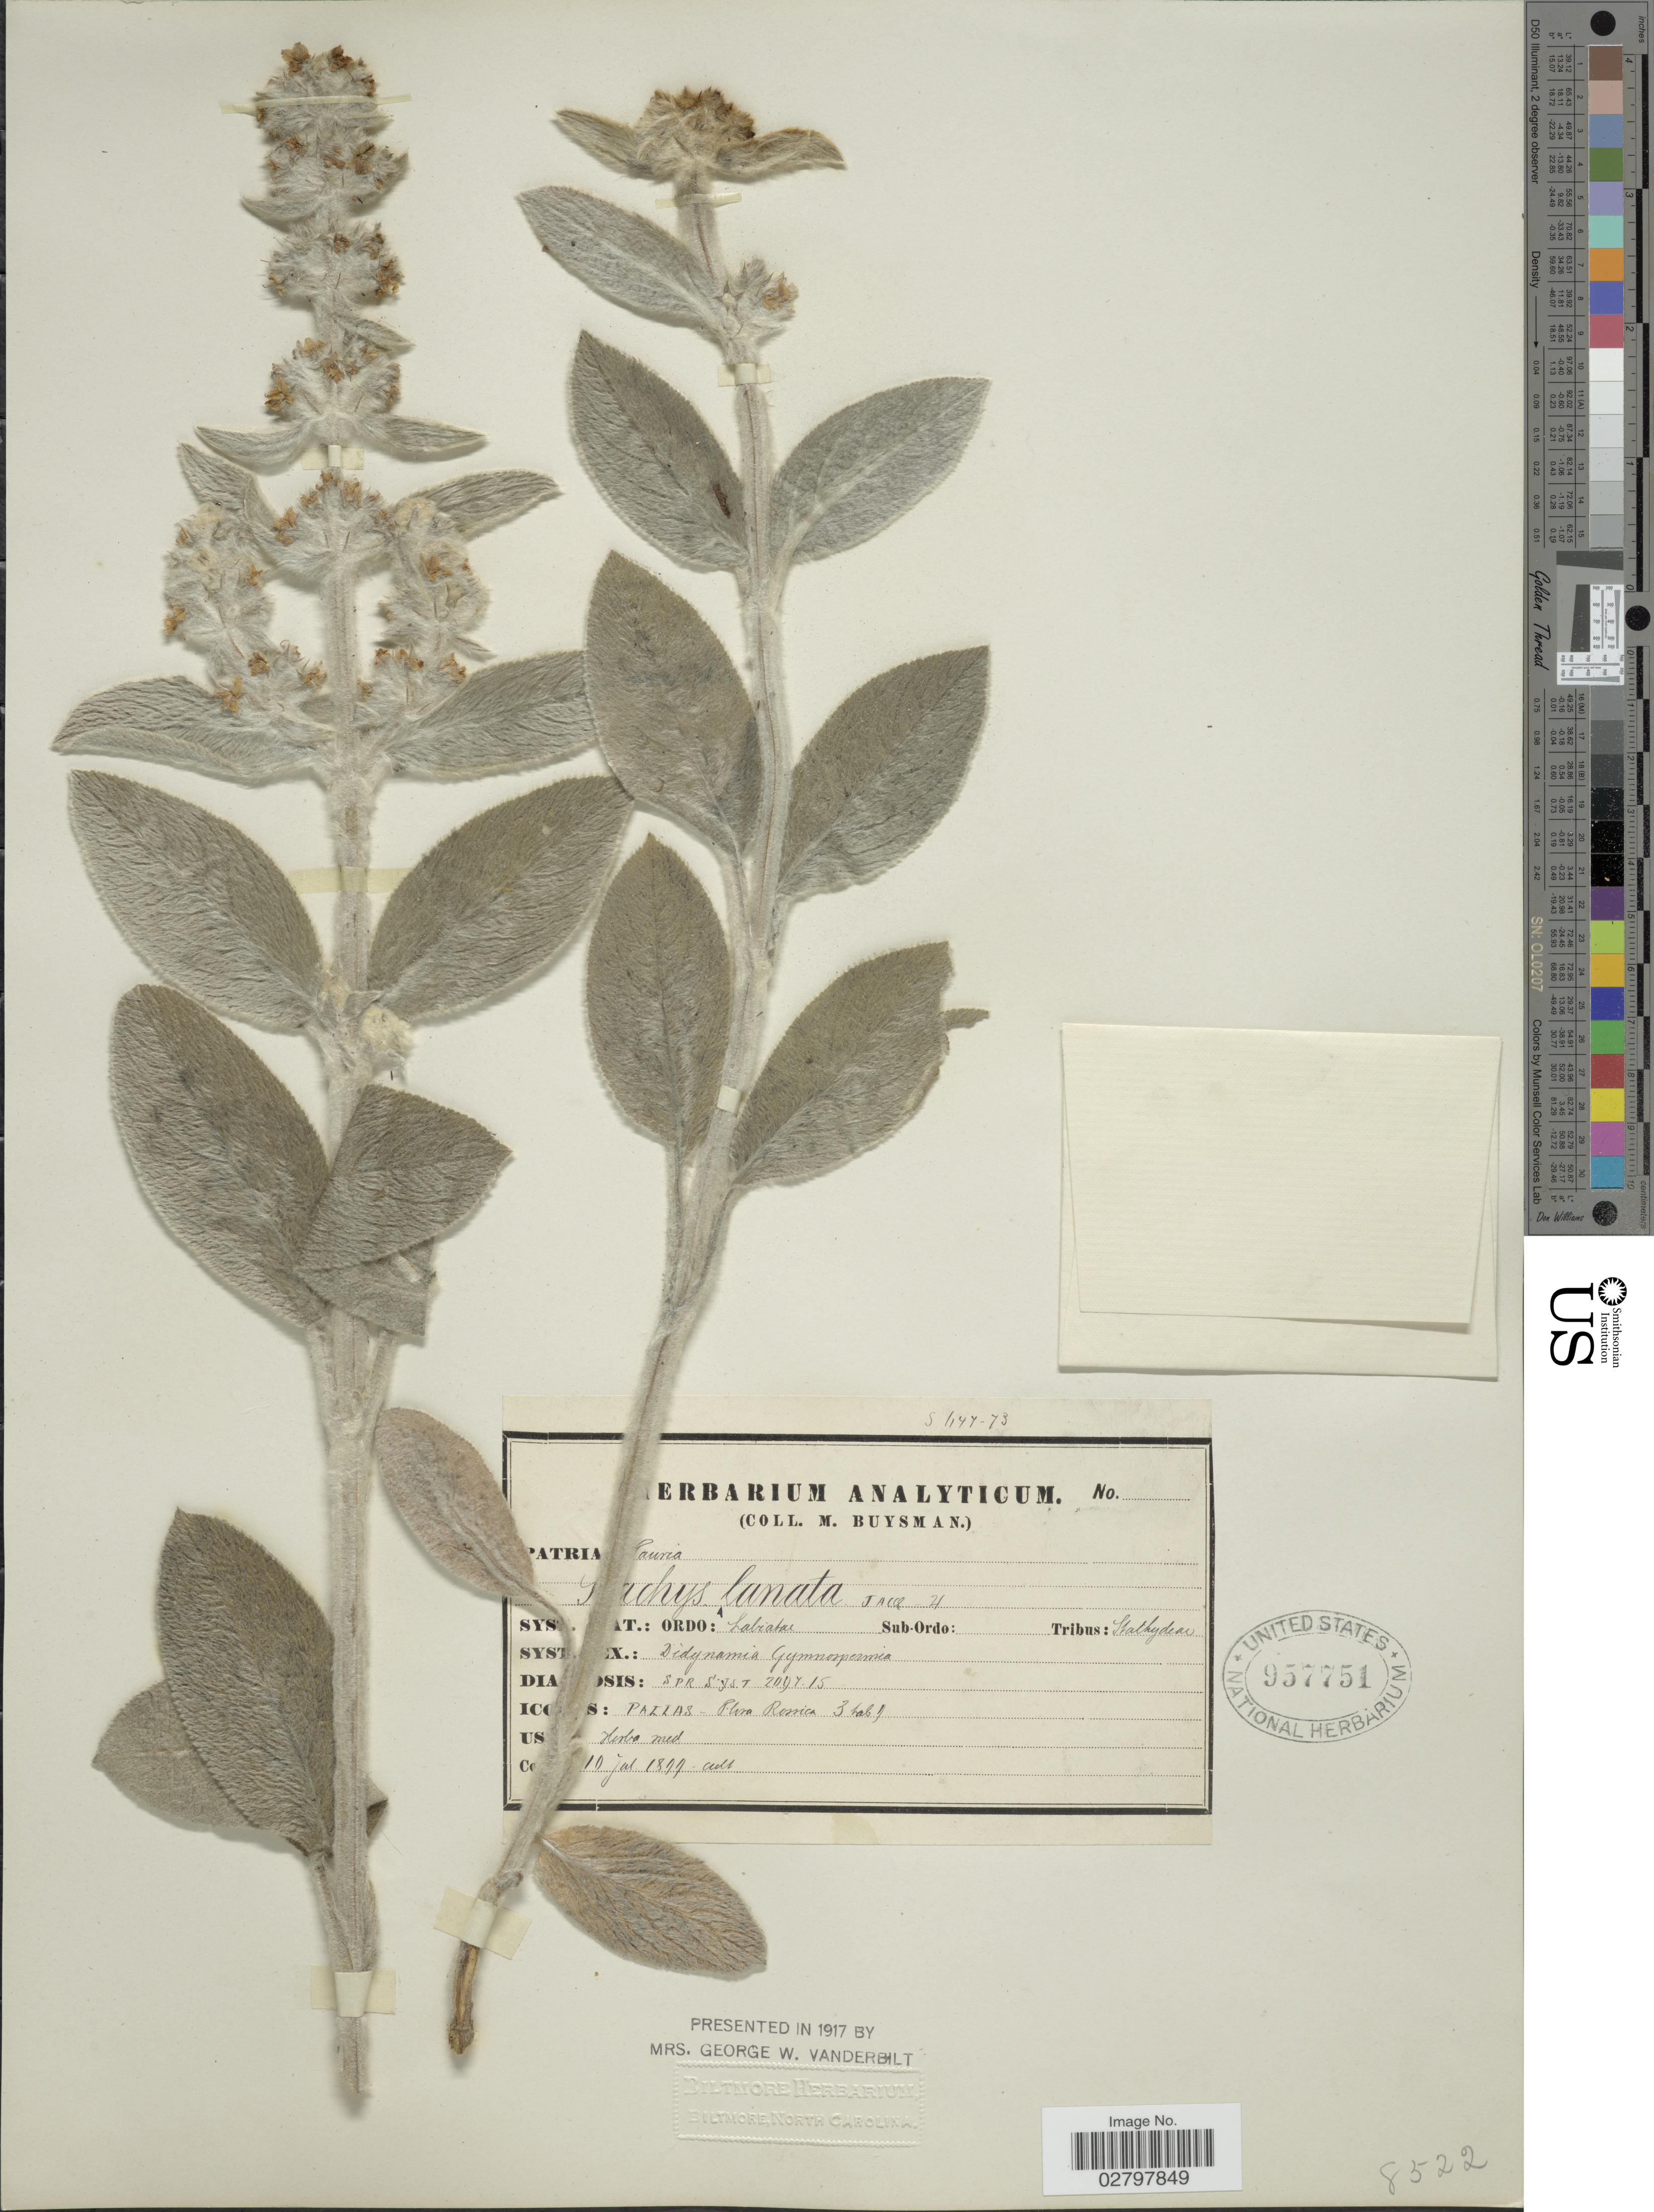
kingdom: Plantae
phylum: Tracheophyta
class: Magnoliopsida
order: Lamiales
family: Lamiaceae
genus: Stachys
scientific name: Stachys lanata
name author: Jacq.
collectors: M. Buysman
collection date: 1899-07-10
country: Ukraine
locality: Tauria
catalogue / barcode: US 957751